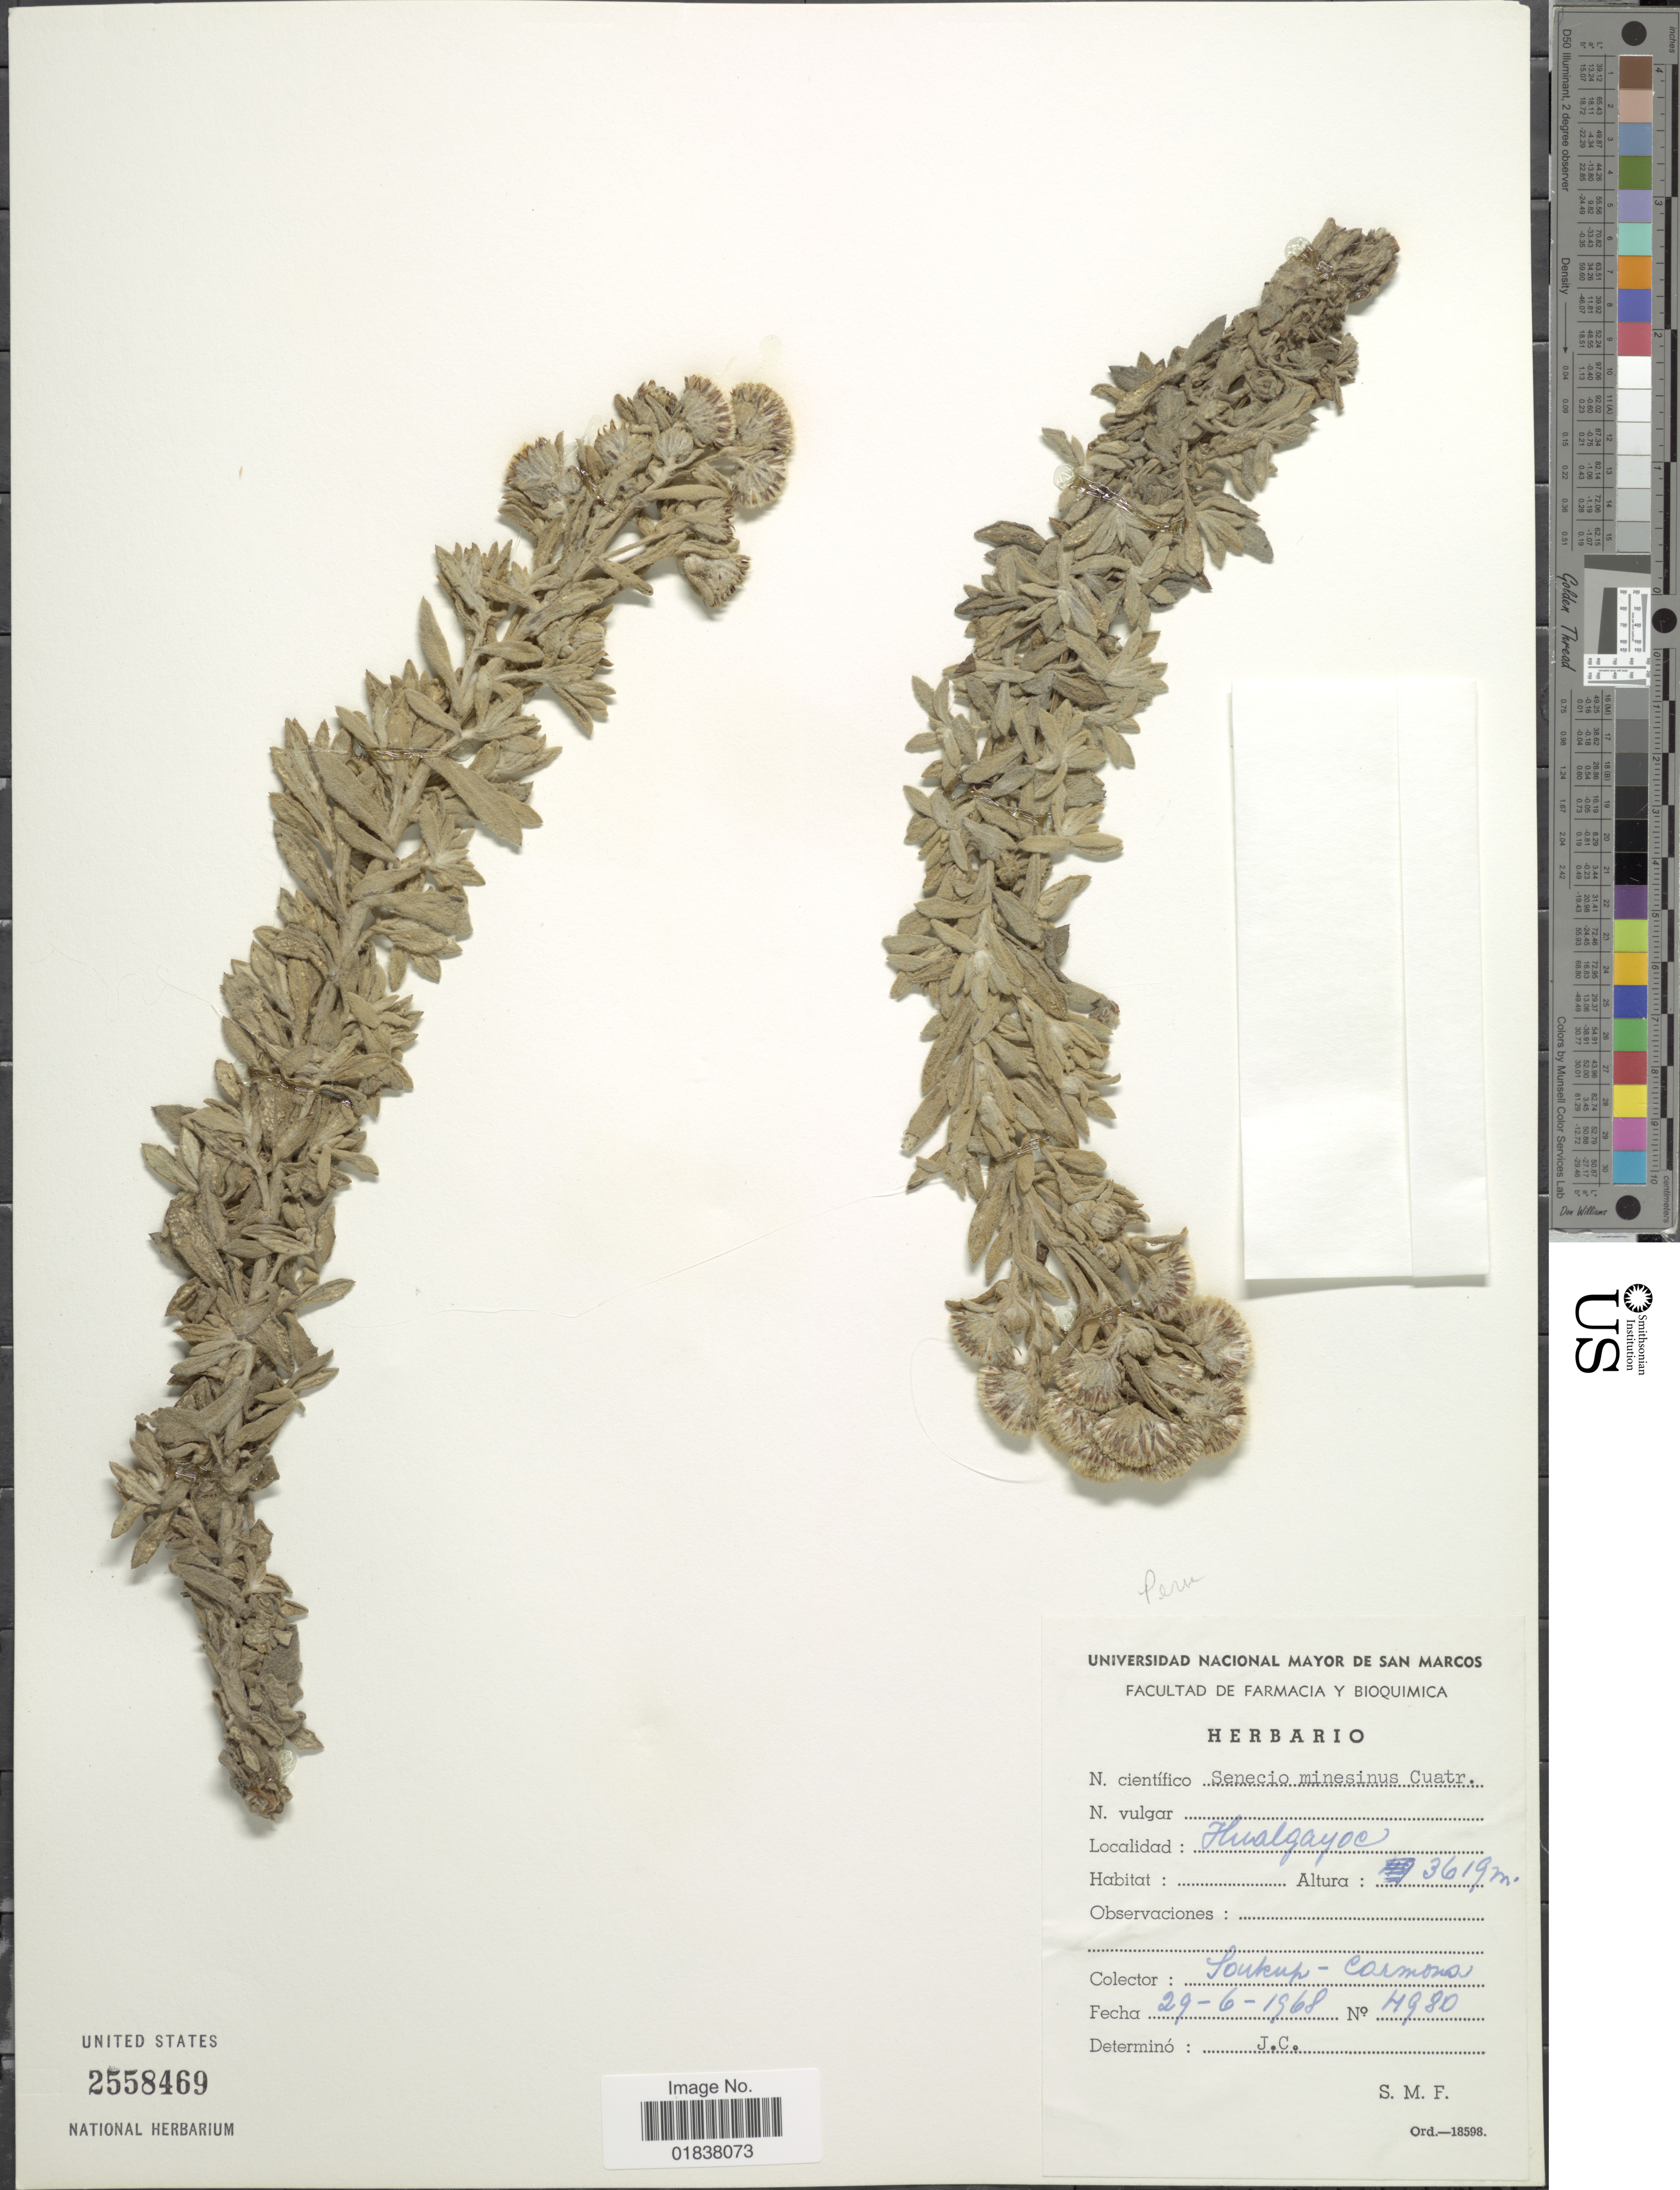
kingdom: Plantae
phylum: Tracheophyta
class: Magnoliopsida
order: Asterales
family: Asteraceae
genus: Senecio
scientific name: Senecio minesinus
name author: Cuatrec.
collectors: Soukup-Carmona, --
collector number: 4980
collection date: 1968-06-29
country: Peru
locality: Hualgayoc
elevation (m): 3619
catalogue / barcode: US 2558469